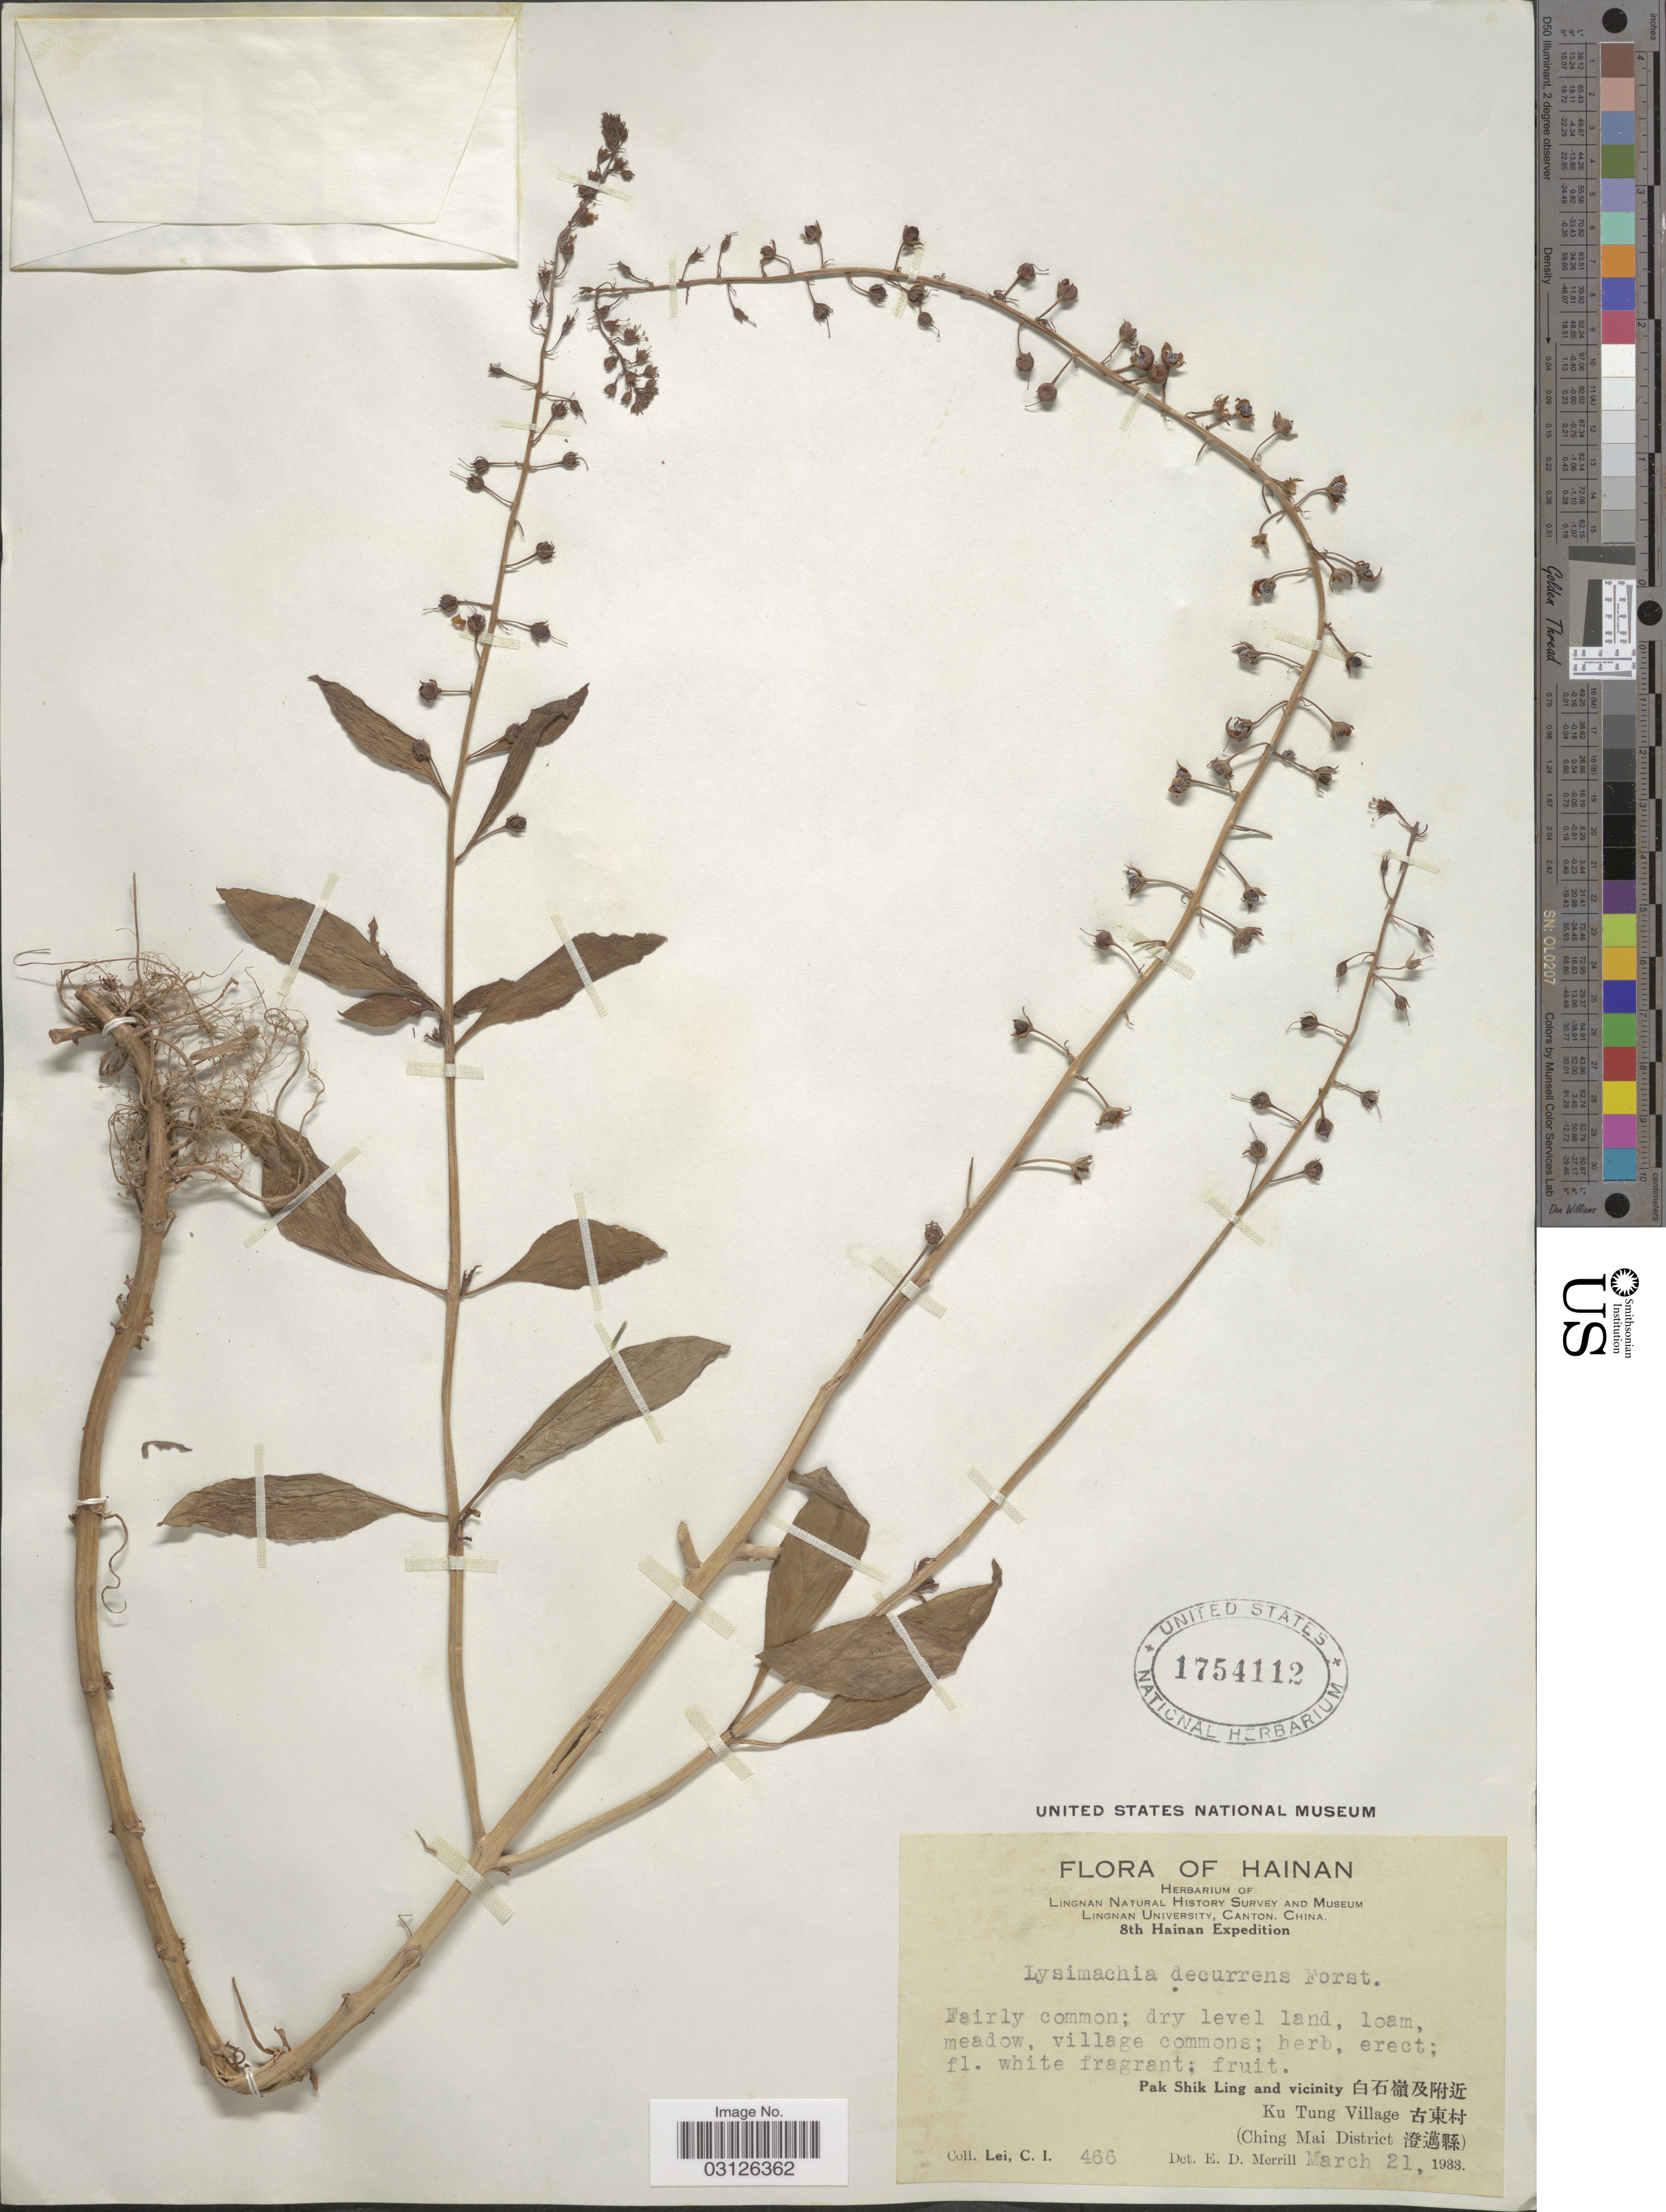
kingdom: Plantae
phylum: Tracheophyta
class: Magnoliopsida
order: Ericales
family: Primulaceae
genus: Lysimachia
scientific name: Lysimachia decurrens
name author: G. Forst.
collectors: C. I. Lei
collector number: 466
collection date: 1933-03-21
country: China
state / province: Hainan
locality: Pak Shik Ling and vicinity. Ku Tung Village (Ching Mai District).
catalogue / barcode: US 1754112